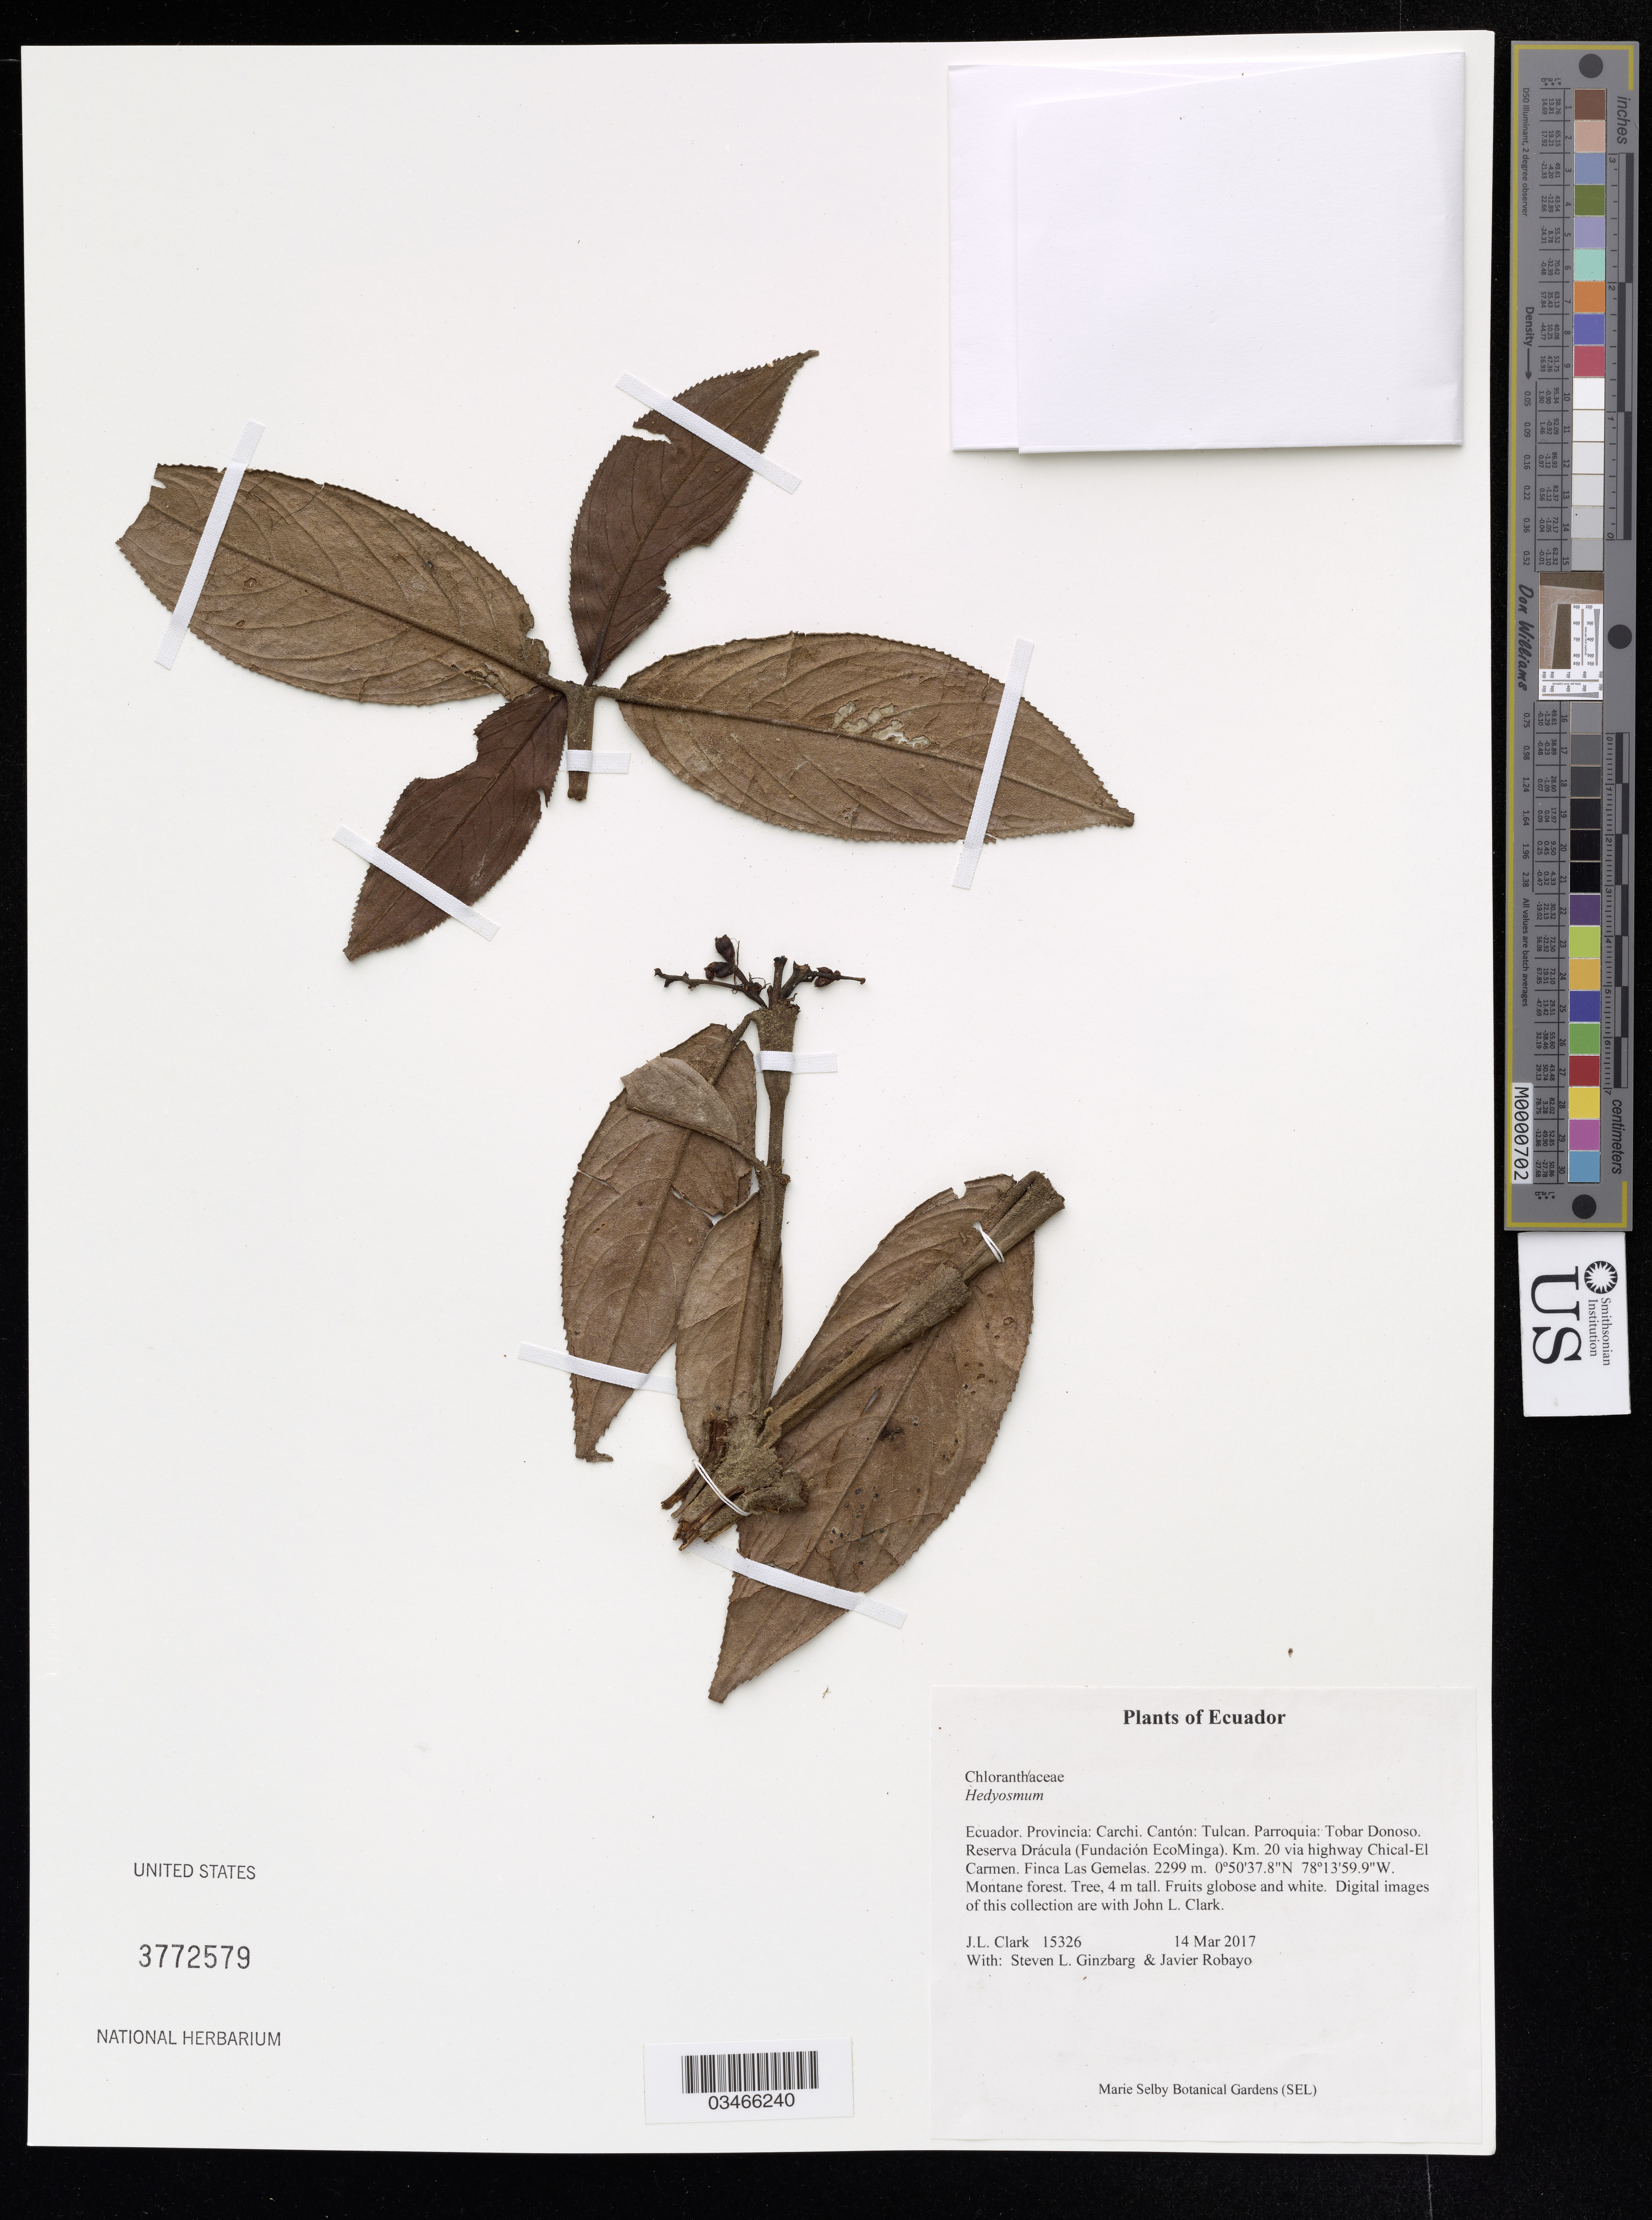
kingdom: Plantae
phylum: Tracheophyta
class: Magnoliopsida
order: Chloranthales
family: Chloranthaceae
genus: Hedyosmum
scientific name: Hedyosmum sp.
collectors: J. Clark, S. Ginzbarg & J. Robayo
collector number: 15326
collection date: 2017-03-14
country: Ecuador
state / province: Carchi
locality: Provincia: Carchi. Cantón: Tulcan. Parroquia: Tobar Donoso. Reserva Drácula (Fundación EcoMinga). Km. 20 via highway Chical-El Carmen. Finca Las Gemelas.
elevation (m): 2299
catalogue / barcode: US 3772579